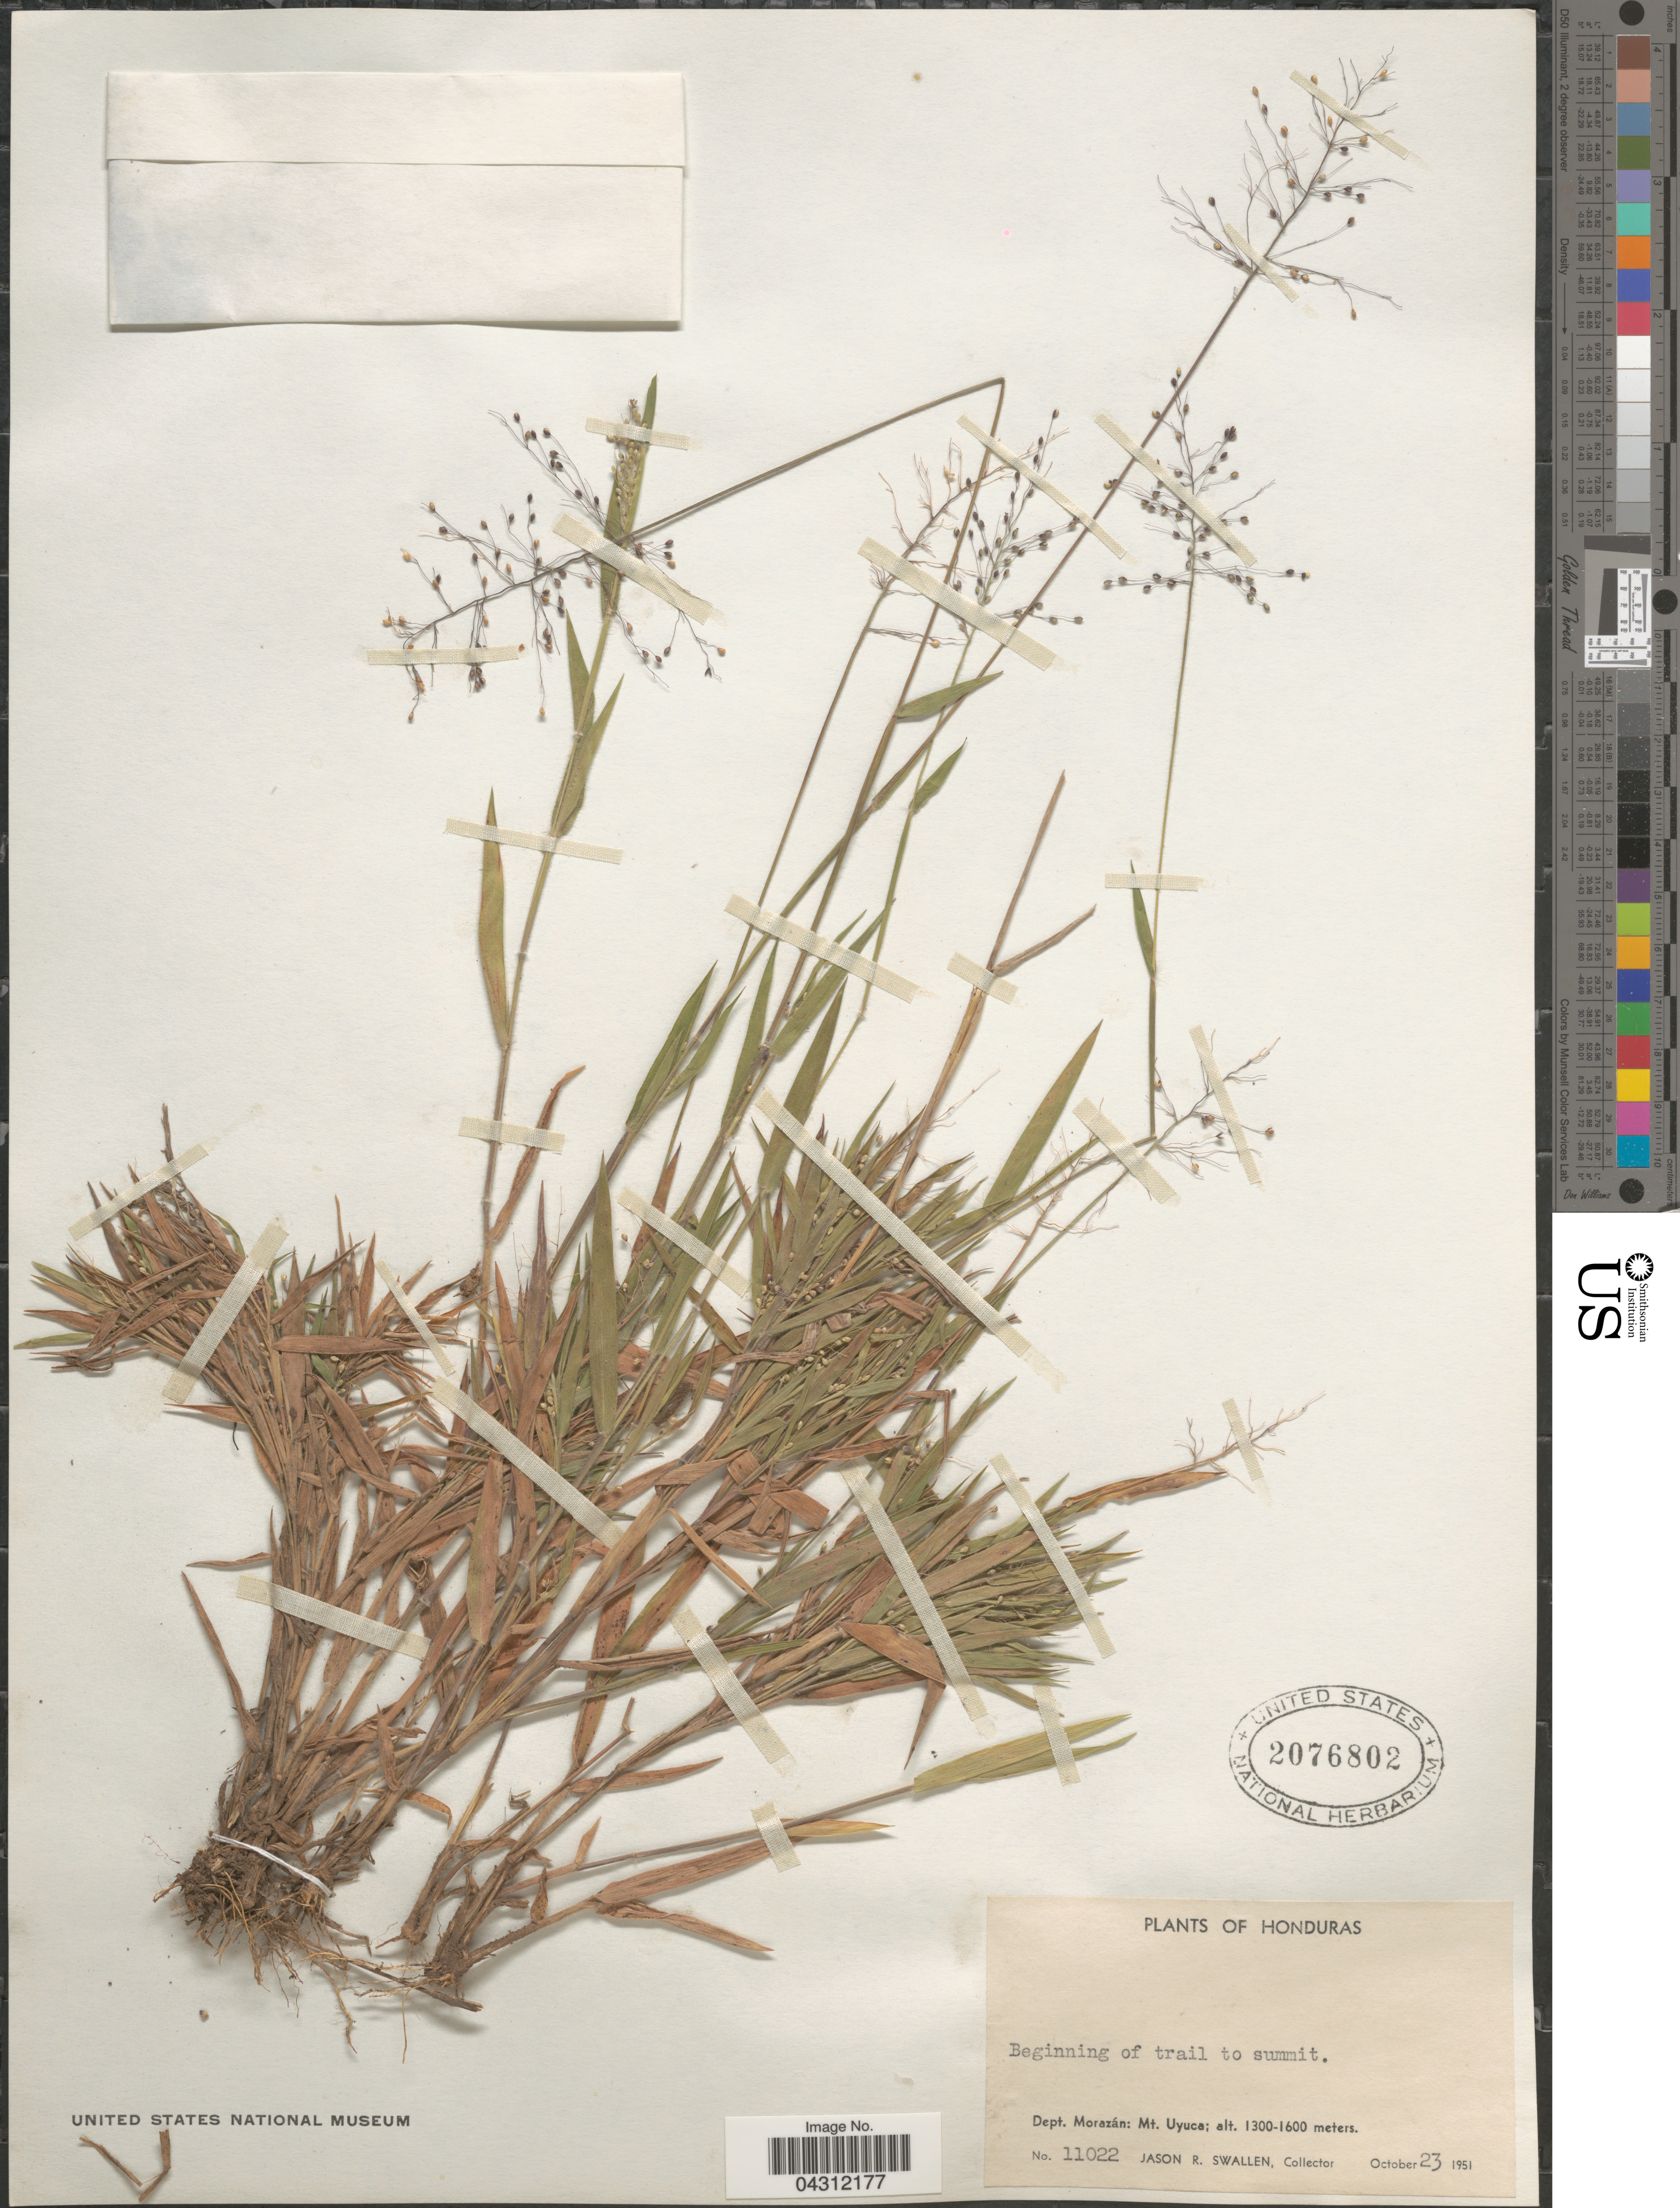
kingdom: Plantae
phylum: Tracheophyta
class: Liliopsida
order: Poales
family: Poaceae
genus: Dichanthelium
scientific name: Dichanthelium acuminatum var. acuminatum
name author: (Sw.) Gould & C.A. Clark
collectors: J. R. Swallen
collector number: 11022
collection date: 1951-10-23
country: Honduras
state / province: Fco. Morazán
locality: Beginning of trail to summit. Dept. Morazán: Mt. Uyuca.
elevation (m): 1300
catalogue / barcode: US 2076802